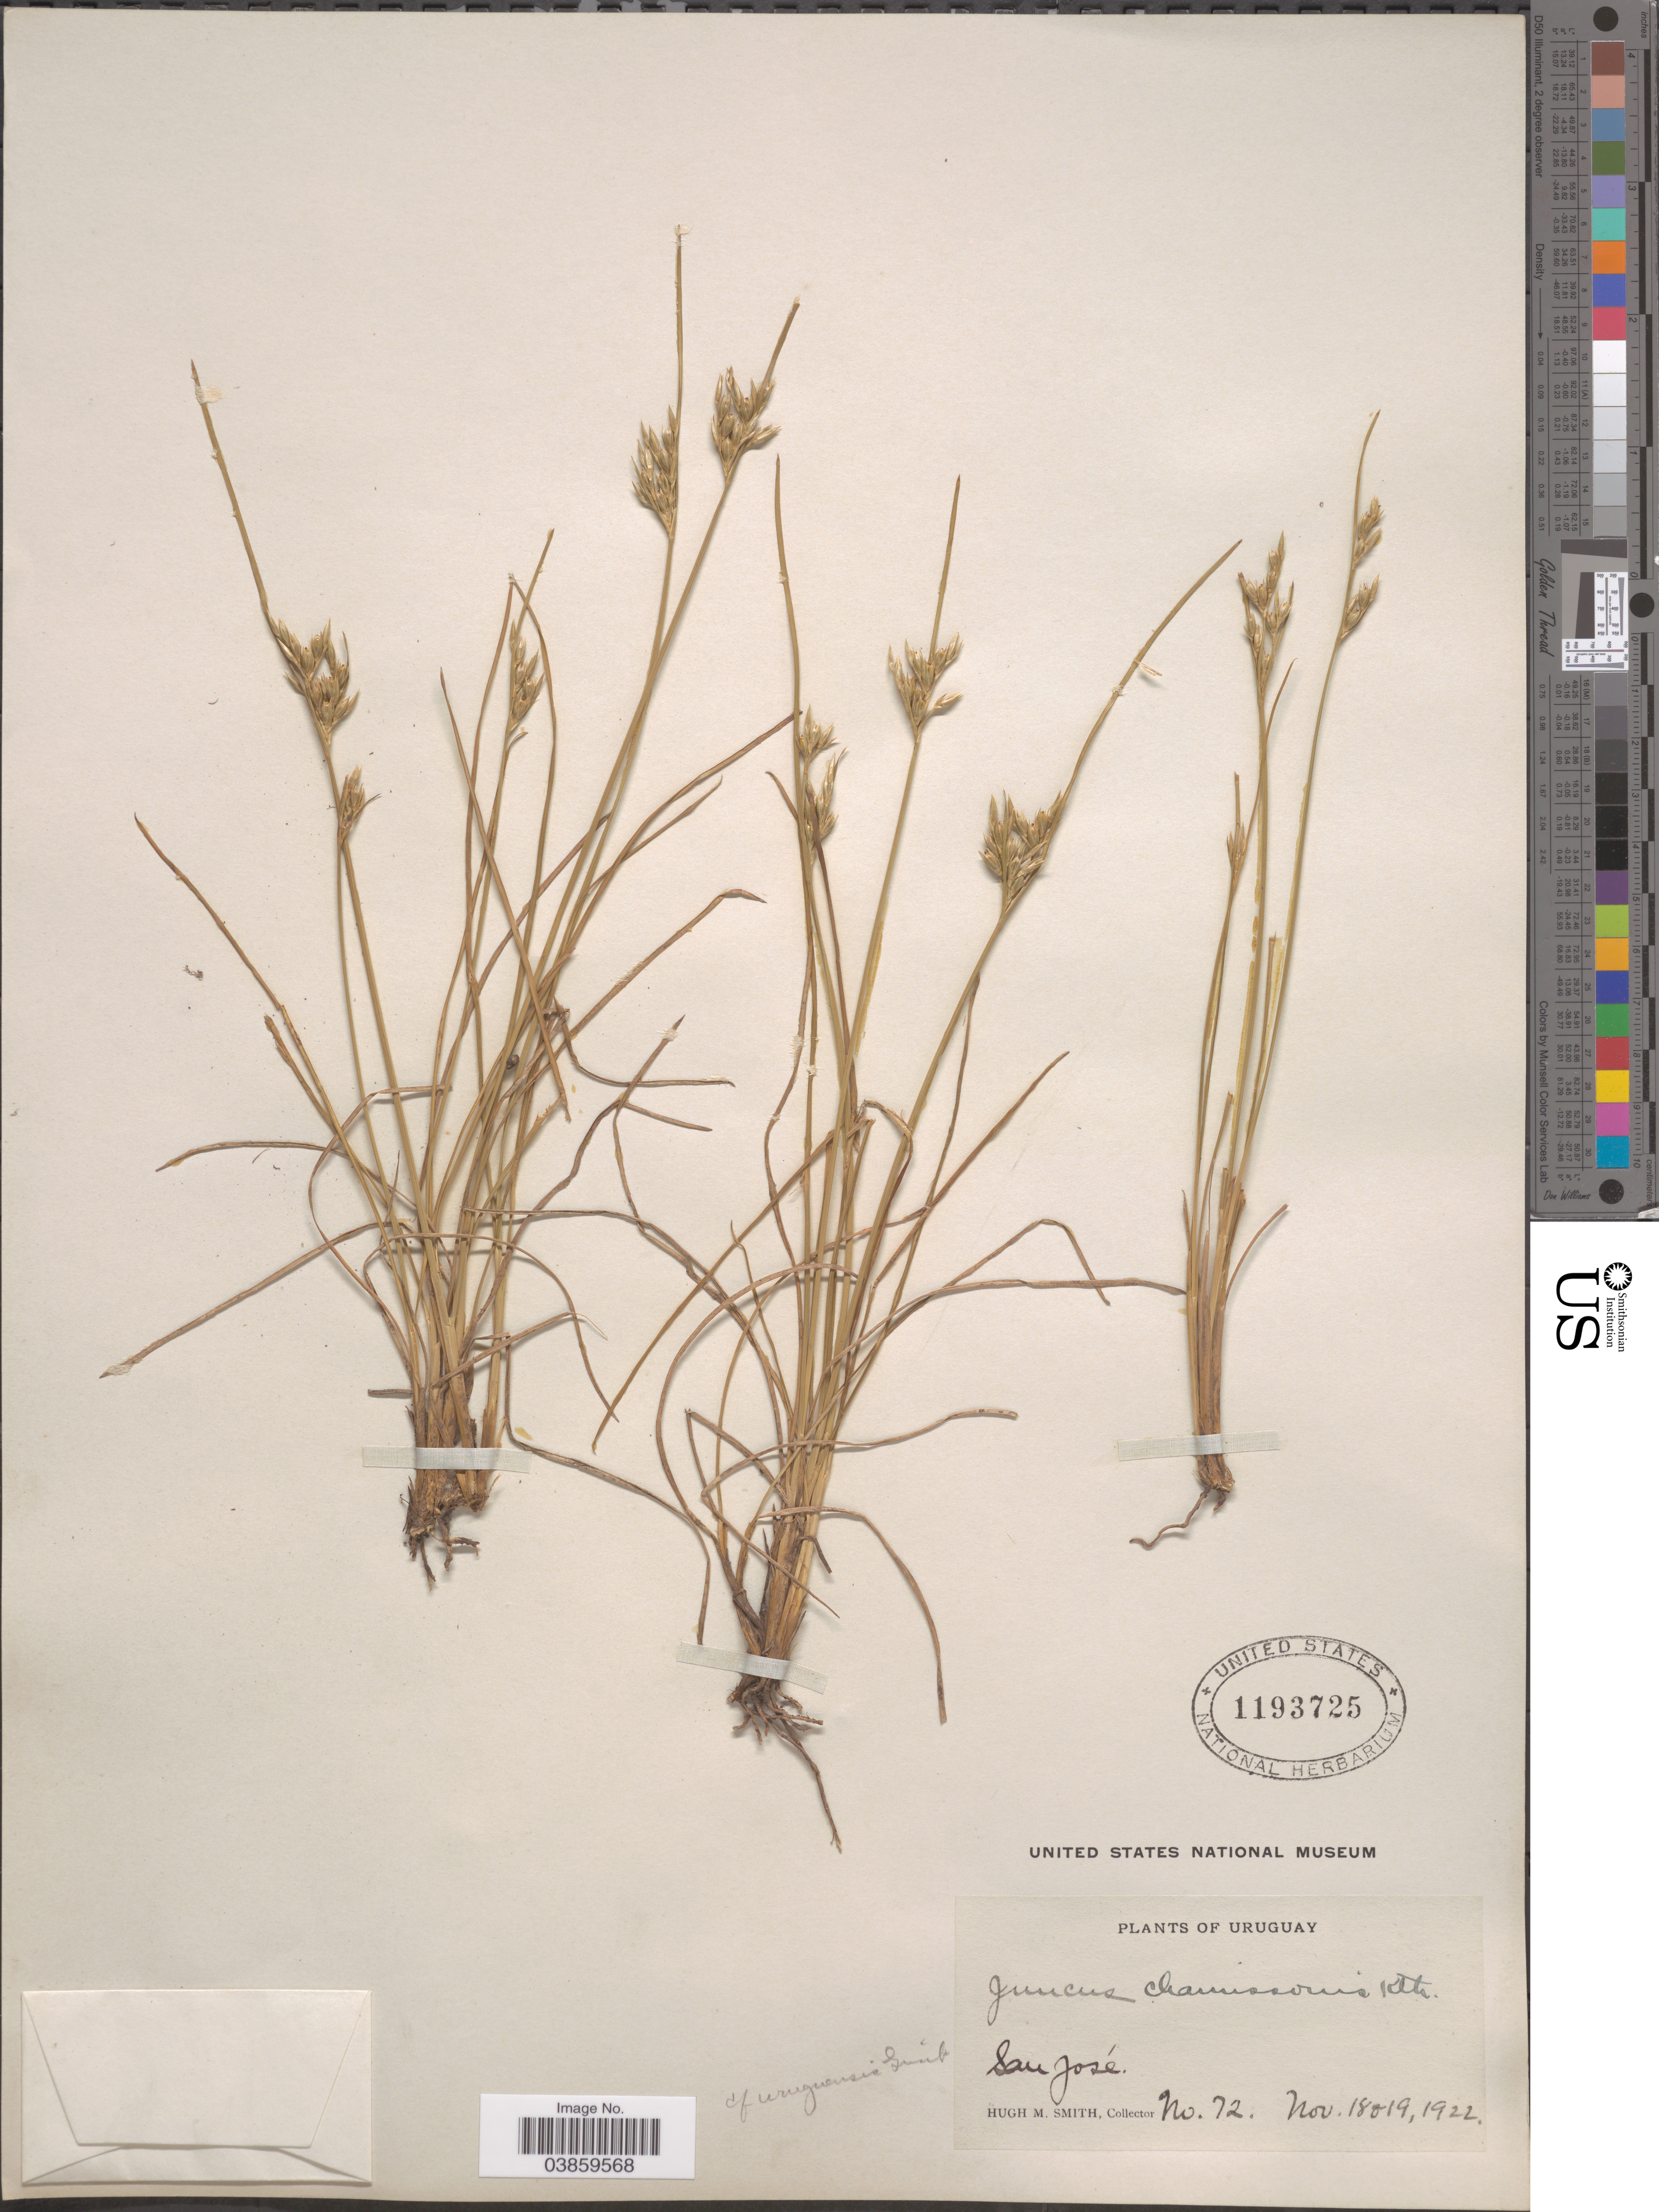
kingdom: Plantae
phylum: Tracheophyta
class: Liliopsida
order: Poales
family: Juncaceae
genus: Juncus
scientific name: Juncus imbricatus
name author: Laharpe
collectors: H. M. Smith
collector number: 72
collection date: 1922-11-18/1922-11-19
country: Uruguay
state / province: San Jose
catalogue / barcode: US 1193725